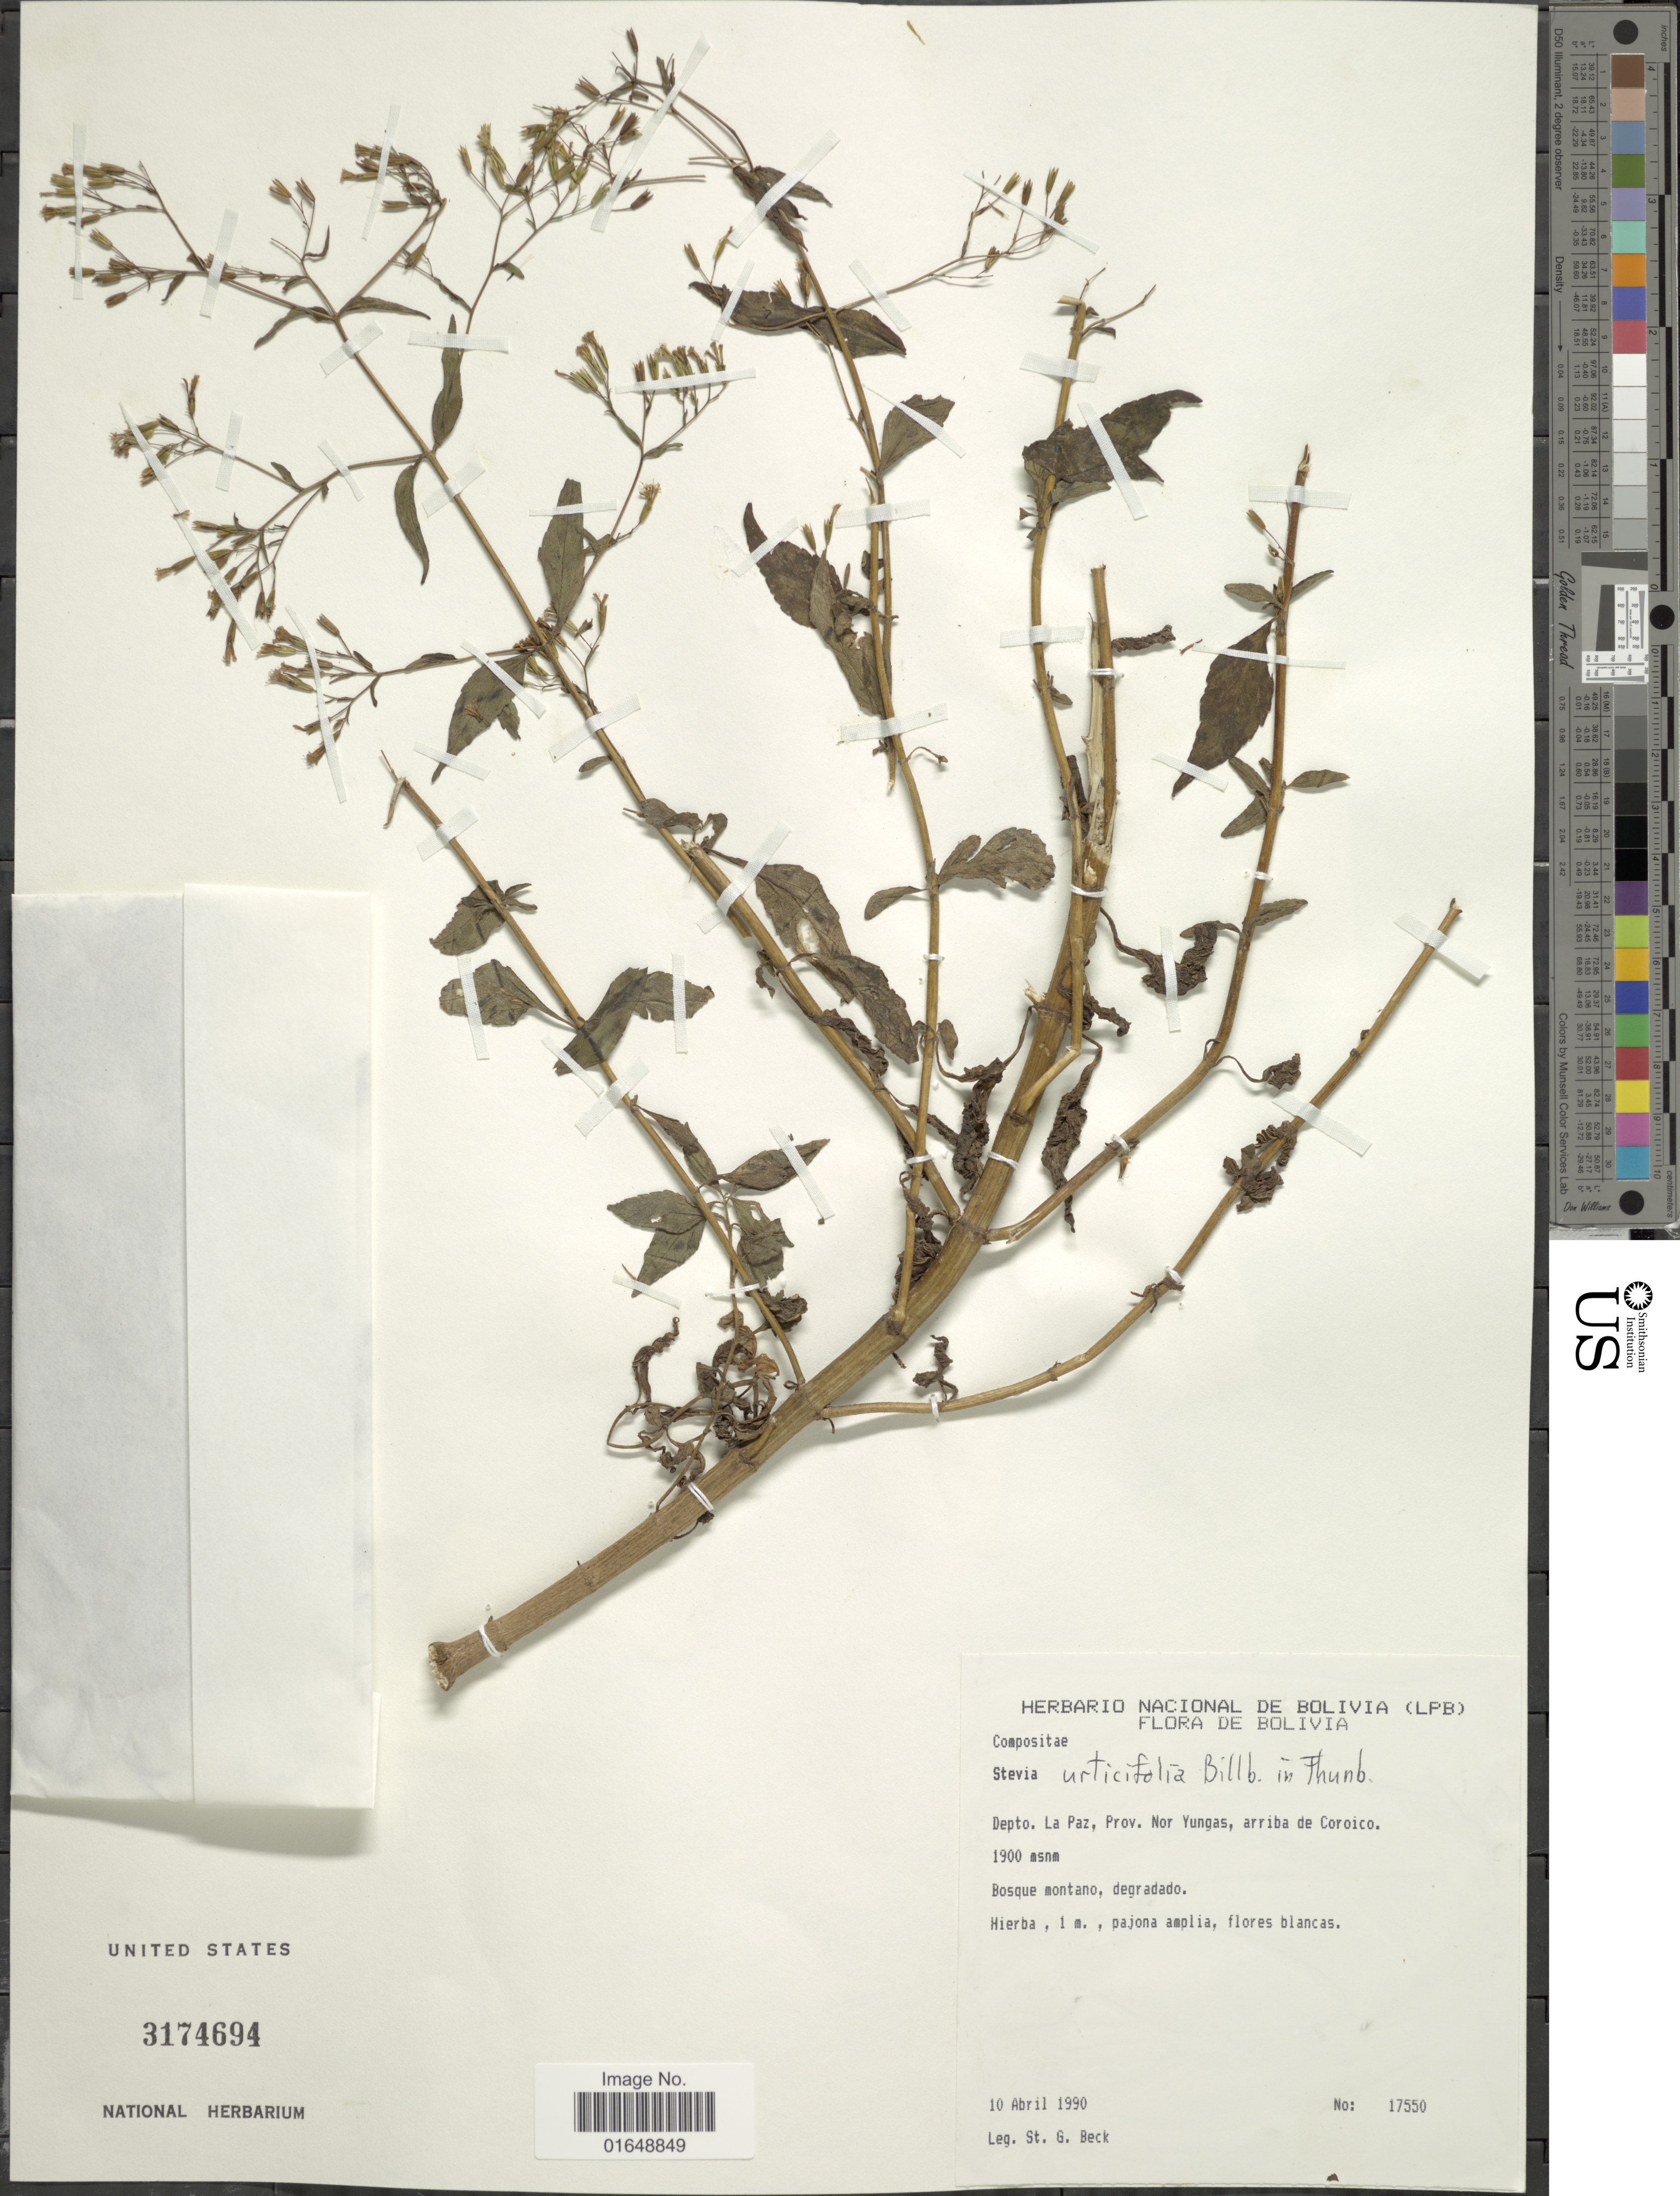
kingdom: Plantae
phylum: Tracheophyta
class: Magnoliopsida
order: Asterales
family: Asteraceae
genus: Stevia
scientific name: Stevia urticaefolia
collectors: S. G. Beck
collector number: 17550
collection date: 1990-04-10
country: Bolivia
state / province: La Paz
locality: Depto. La Paz, Nor Yungas, arriba de Coroico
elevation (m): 1900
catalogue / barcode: US 3174694